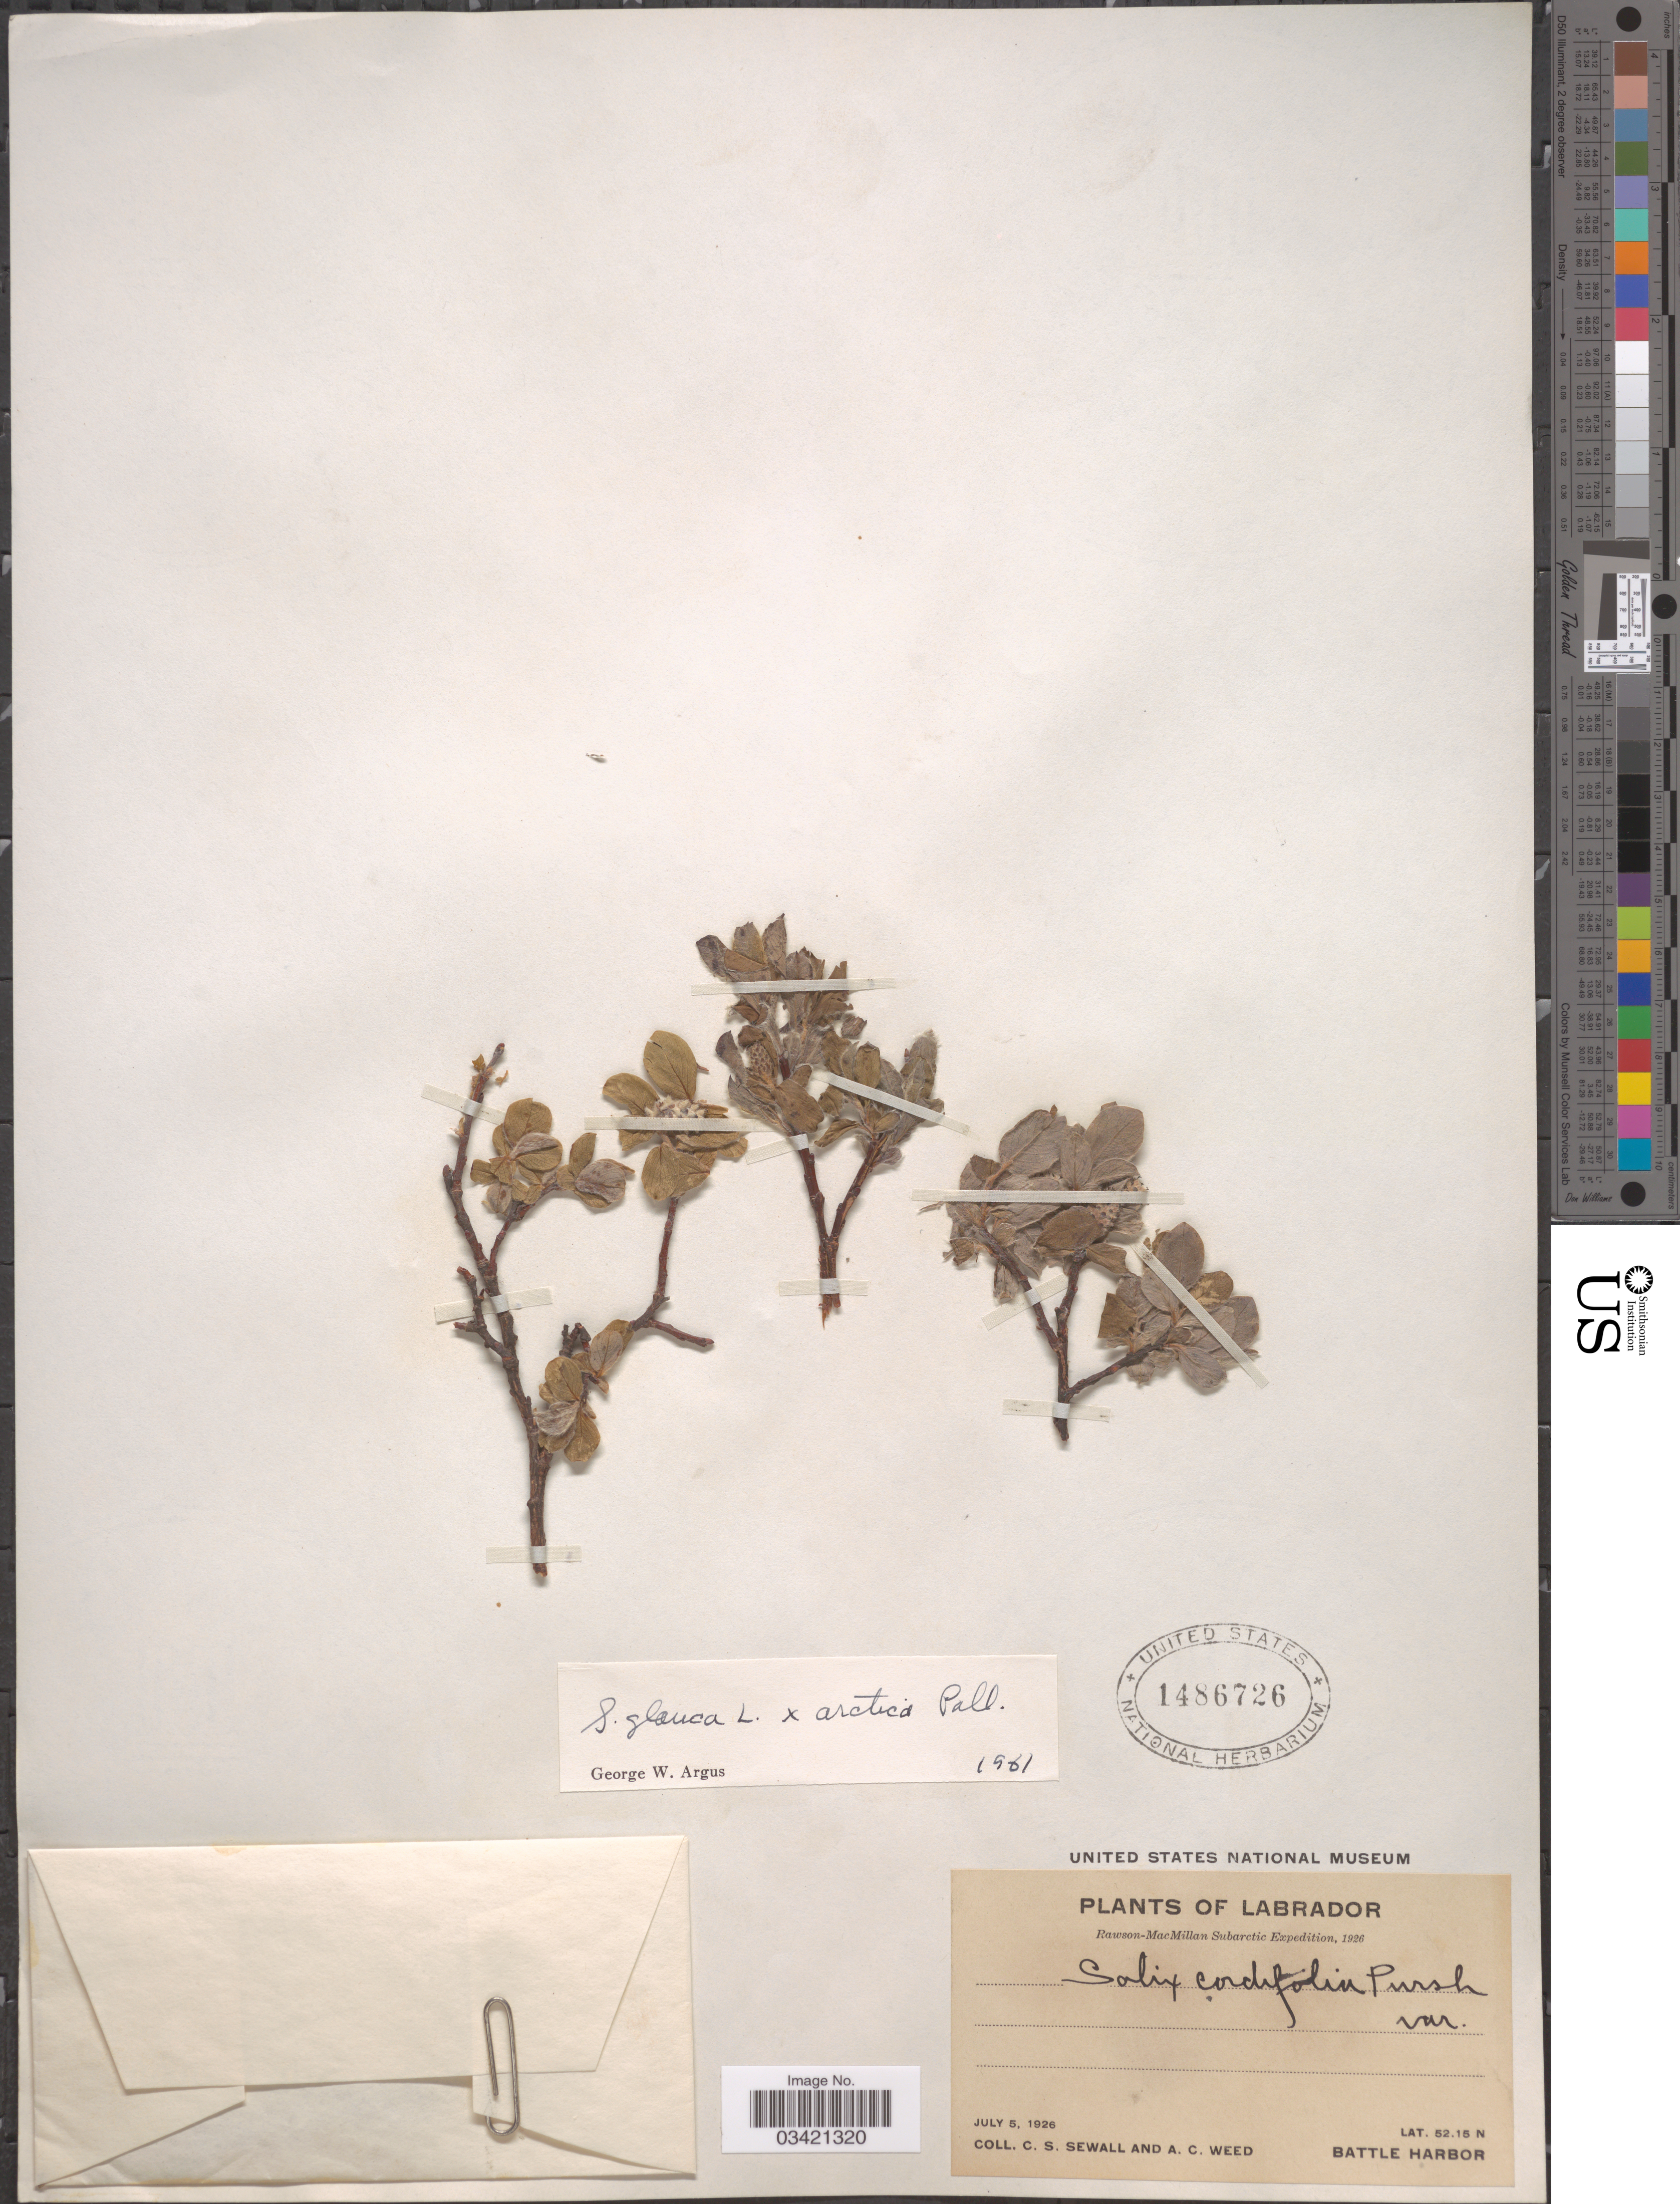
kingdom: Plantae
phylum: Tracheophyta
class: Magnoliopsida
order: Malpighiales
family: Salicaceae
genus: Salix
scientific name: Salix glauca x S. arctica Pall.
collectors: C. Sewall & A. Weed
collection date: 1926-07-05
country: Canada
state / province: Newfoundland and Labrador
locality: Labrador. Battle Harbor.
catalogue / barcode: US 1486726